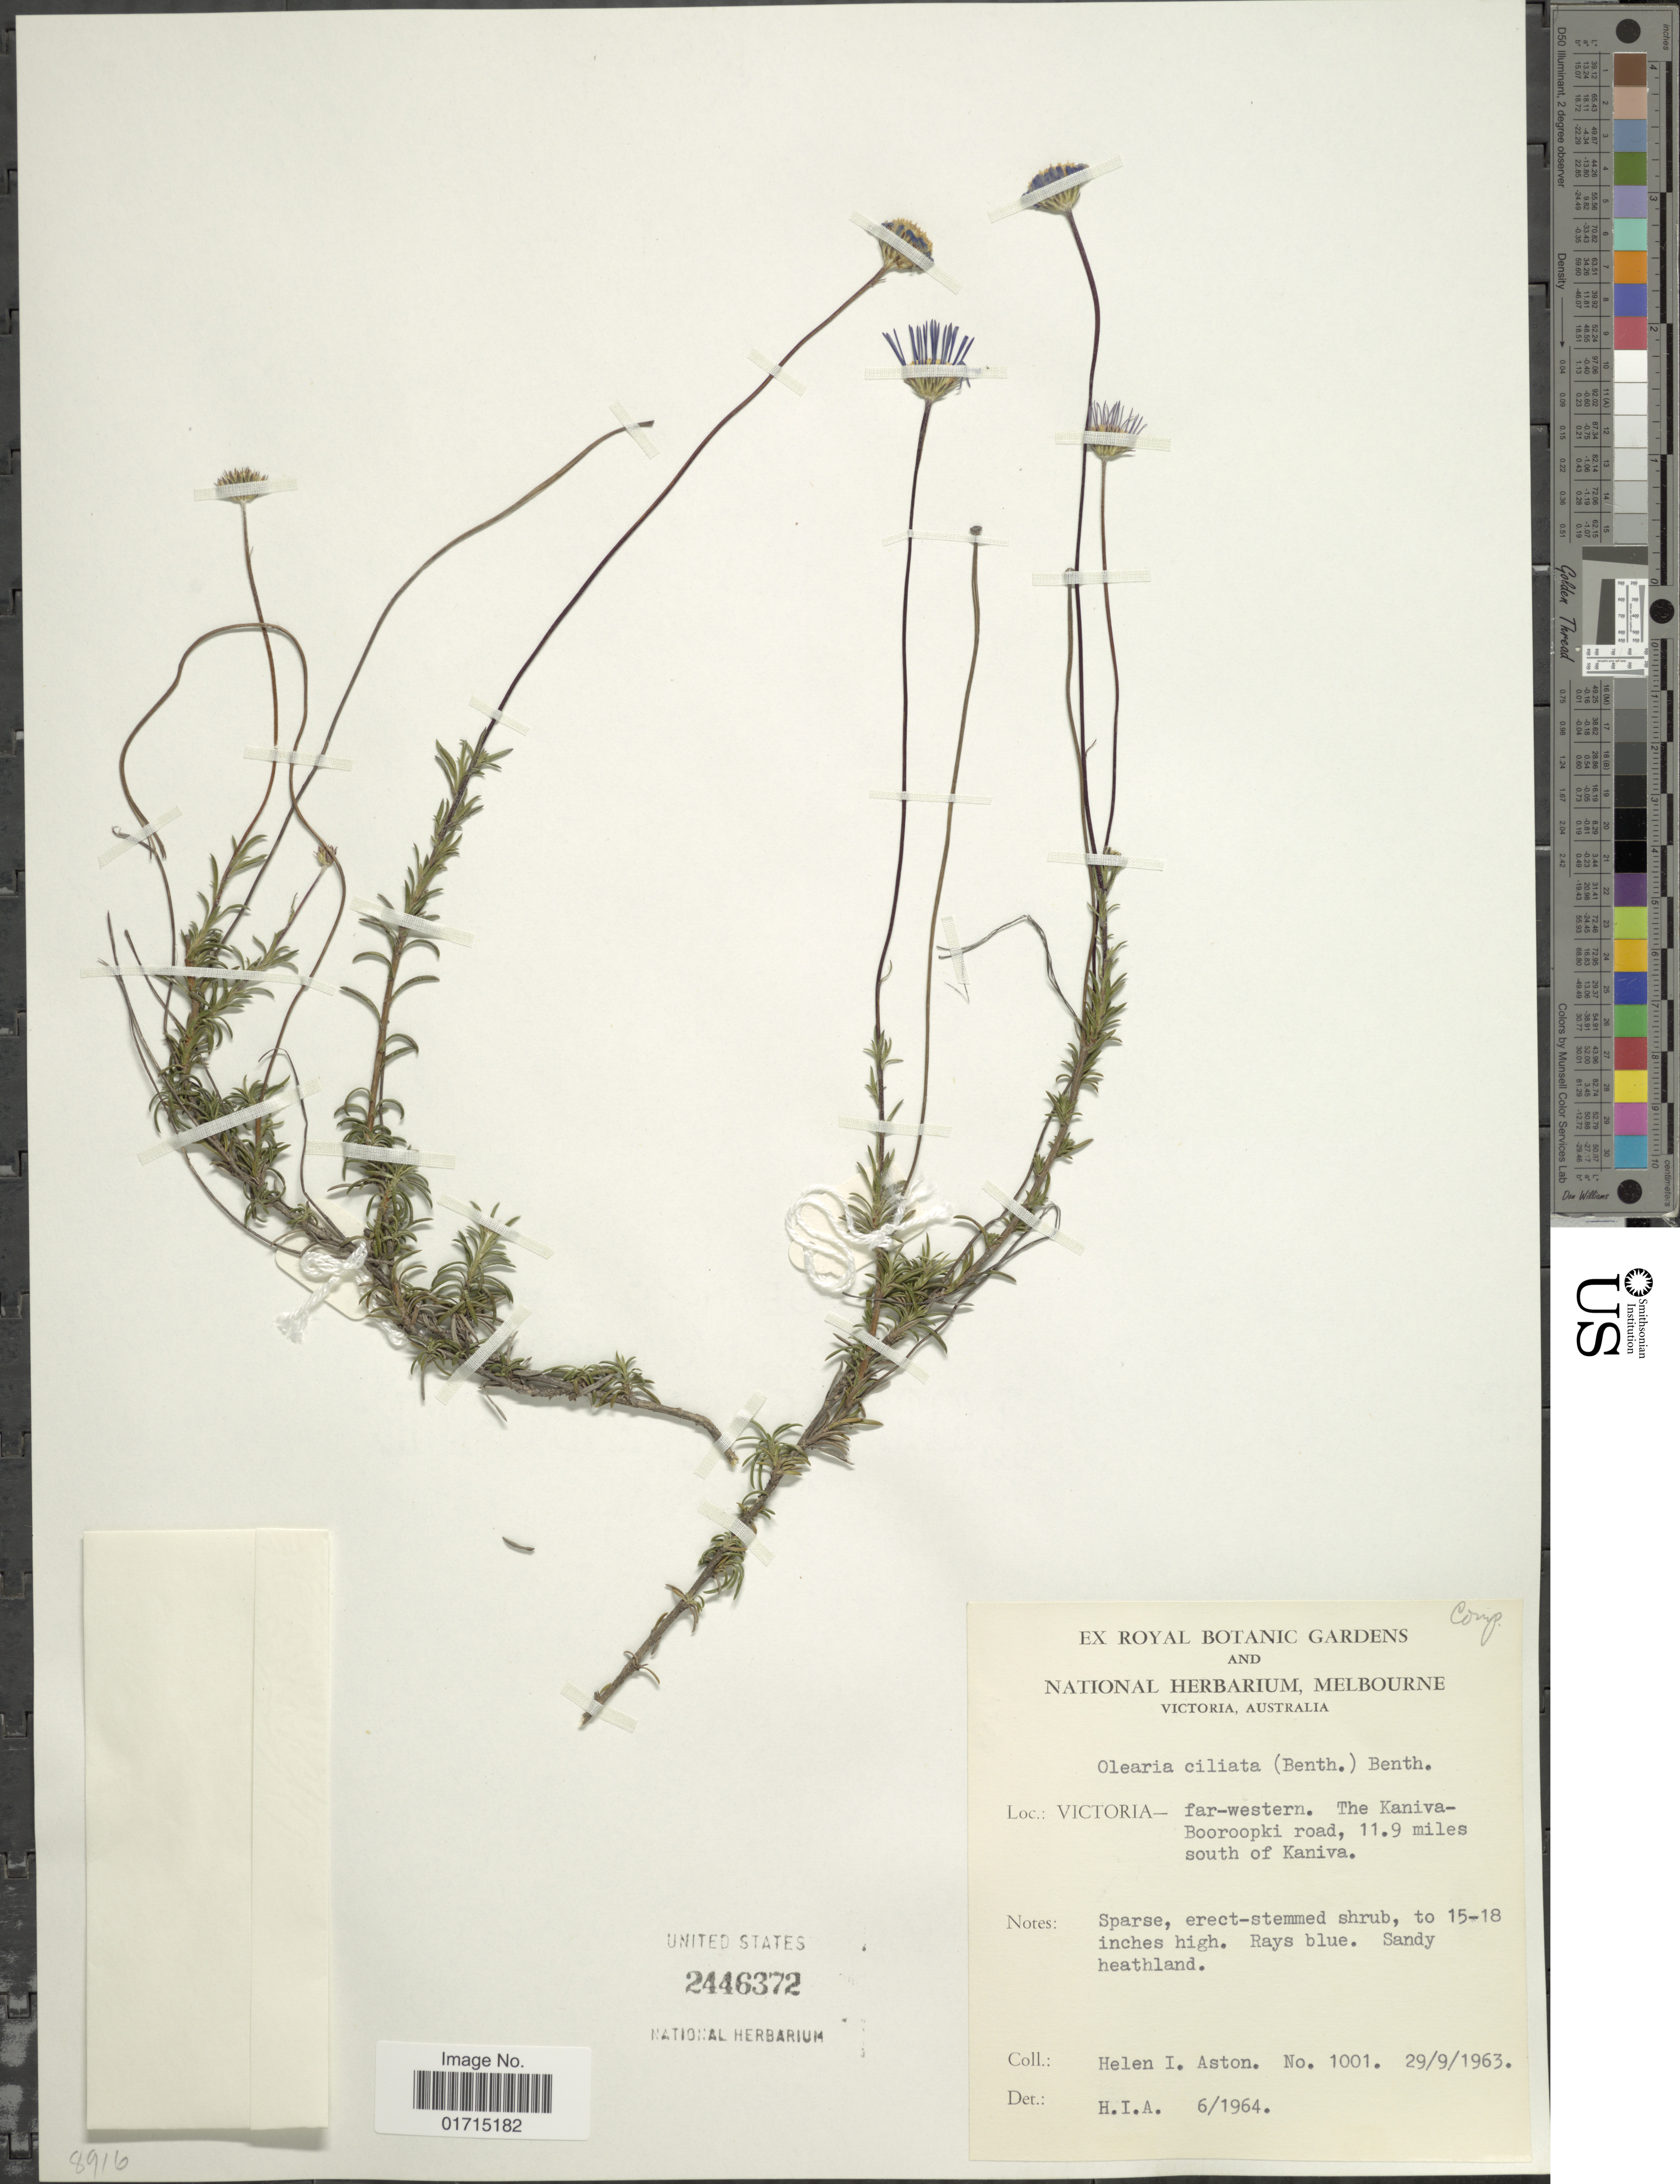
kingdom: Plantae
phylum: Tracheophyta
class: Magnoliopsida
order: Asterales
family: Asteraceae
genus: Olearia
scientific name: Olearia ciliata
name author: (Benth.) F. Muell. ex Benth.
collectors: H. I. Aston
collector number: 1001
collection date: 1963-09-29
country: Australia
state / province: Victoria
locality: Victoria-far-western, The Kaniva-Booroophi road, 11,9 miles south of Kaniva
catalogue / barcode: US 2446372